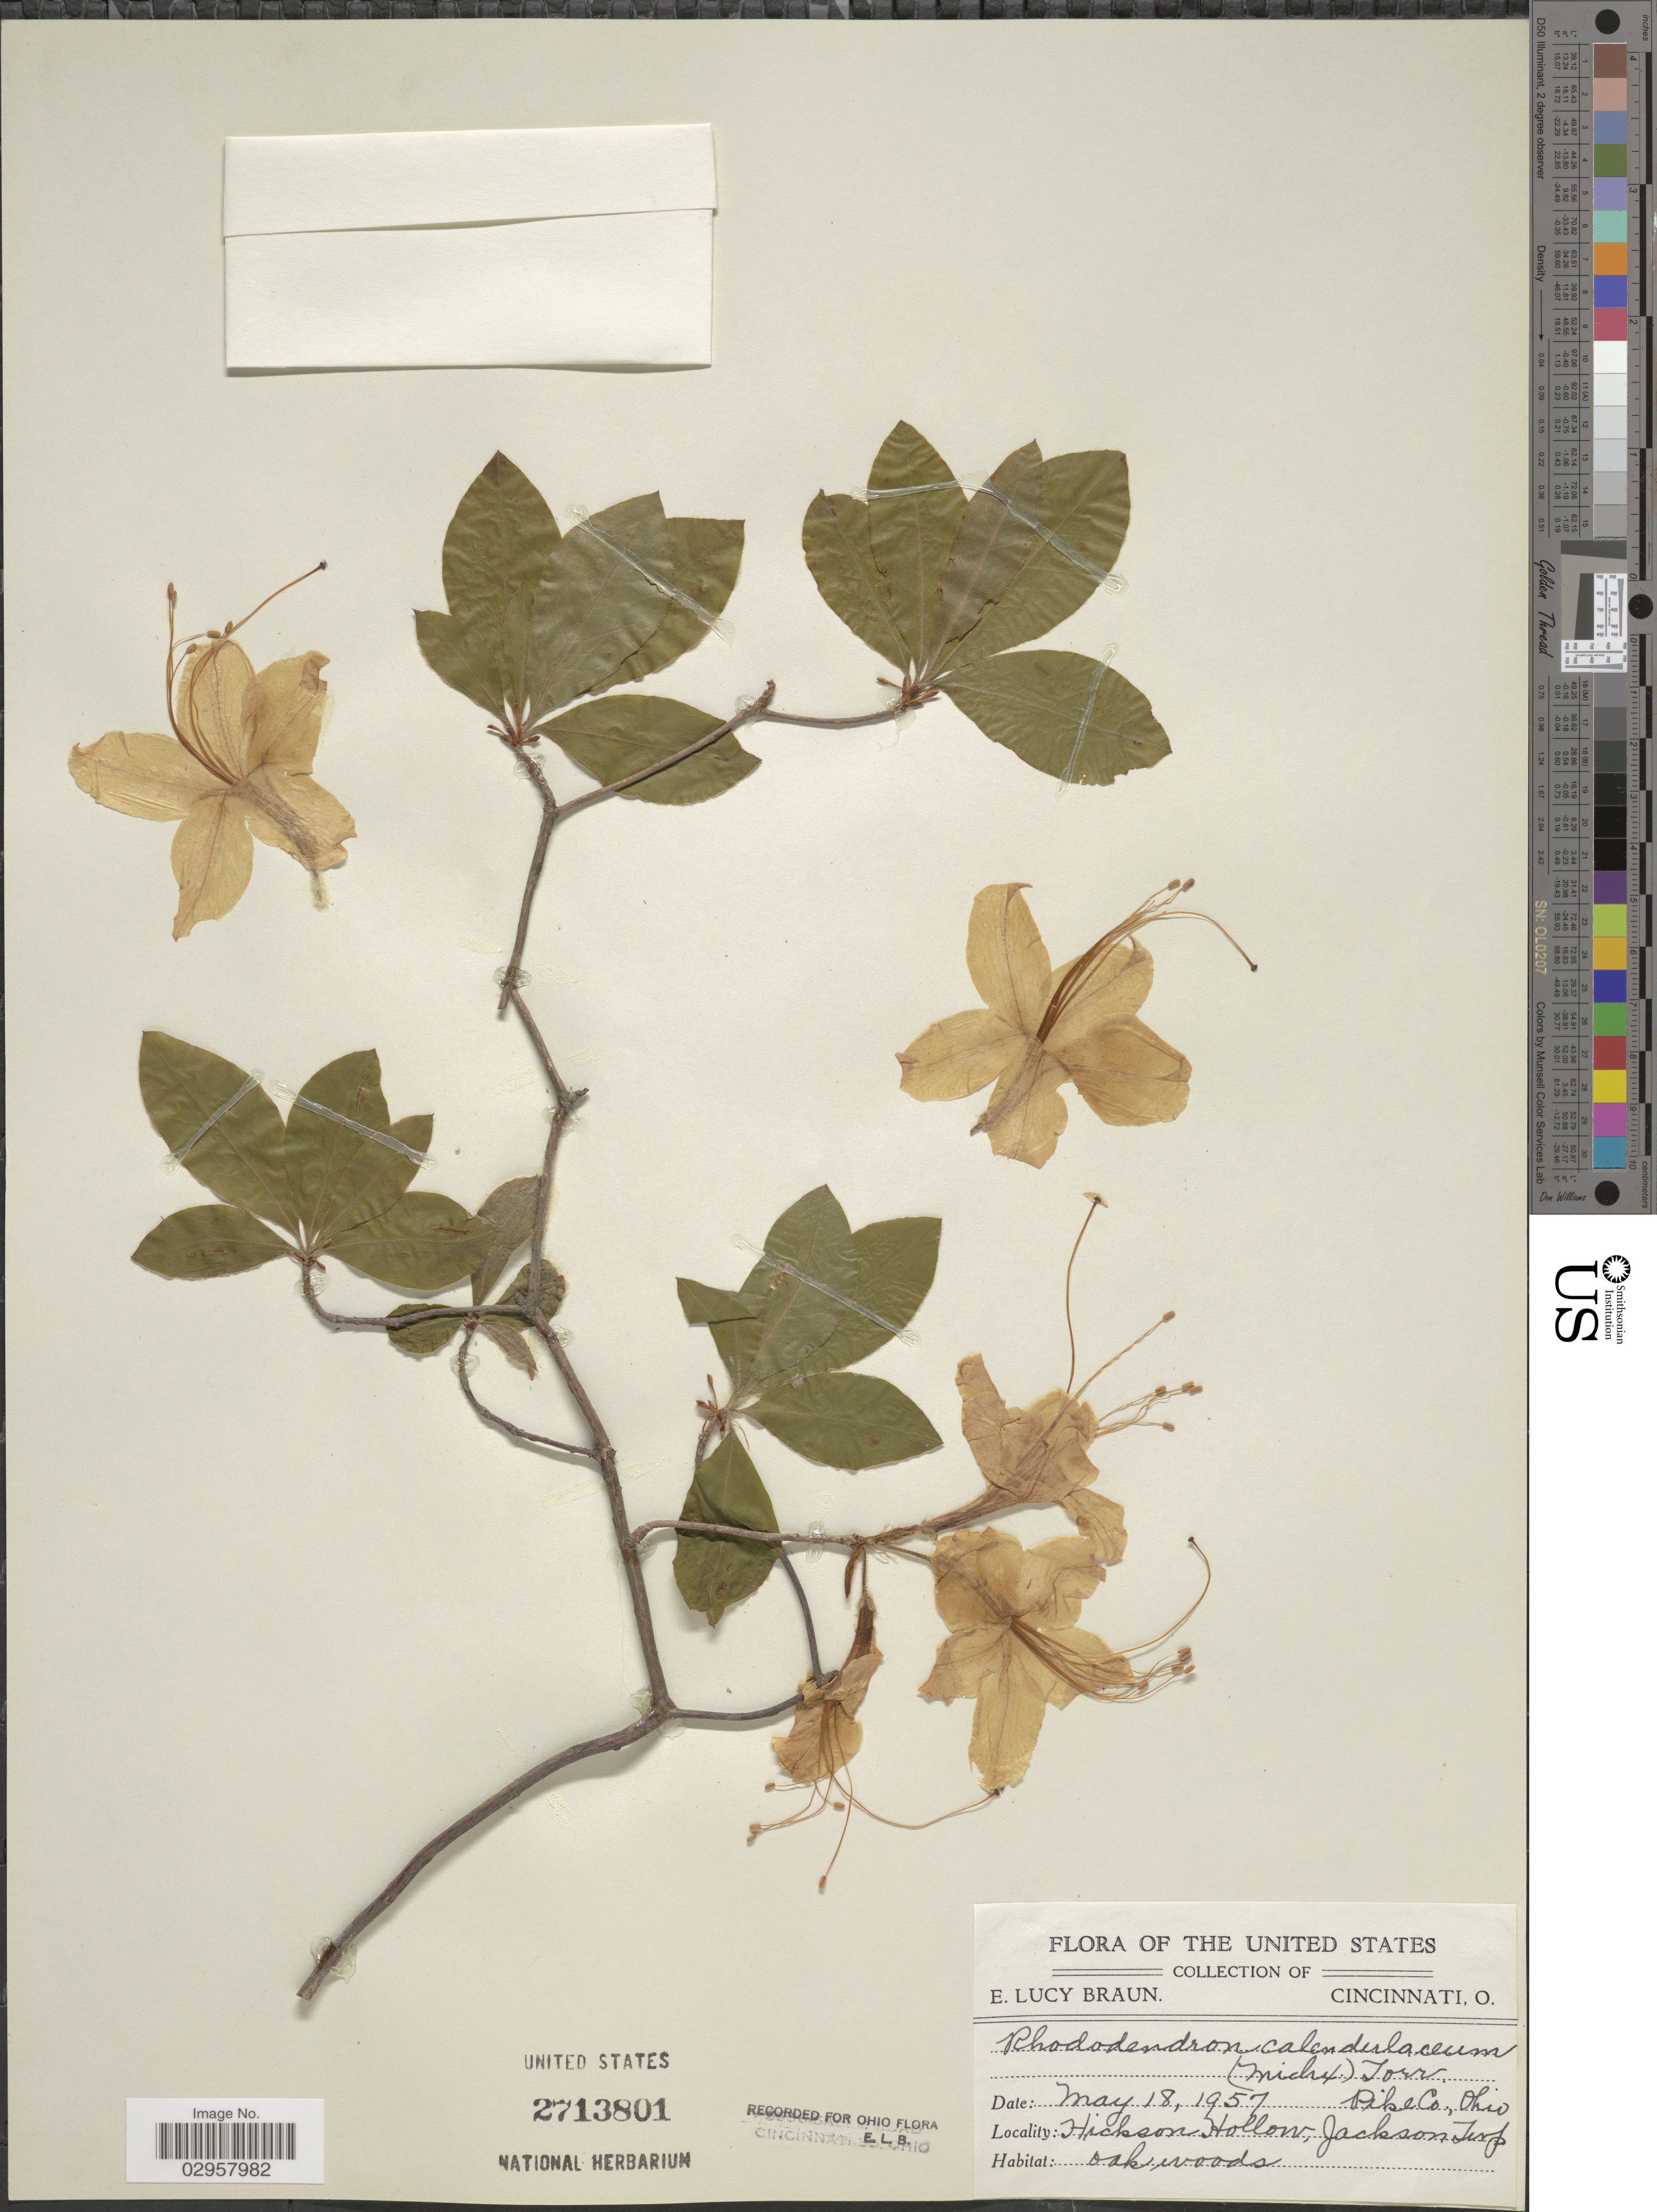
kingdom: Plantae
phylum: Tracheophyta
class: Magnoliopsida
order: Ericales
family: Ericaceae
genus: Rhododendron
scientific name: Rhododendron calendulaceum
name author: (Michx.) Torr.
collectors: E. L. Braun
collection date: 1957-05-18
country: United States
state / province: Ohio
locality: Hickson Hollow, Jackson Twp, Pike Co.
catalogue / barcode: US 2713801